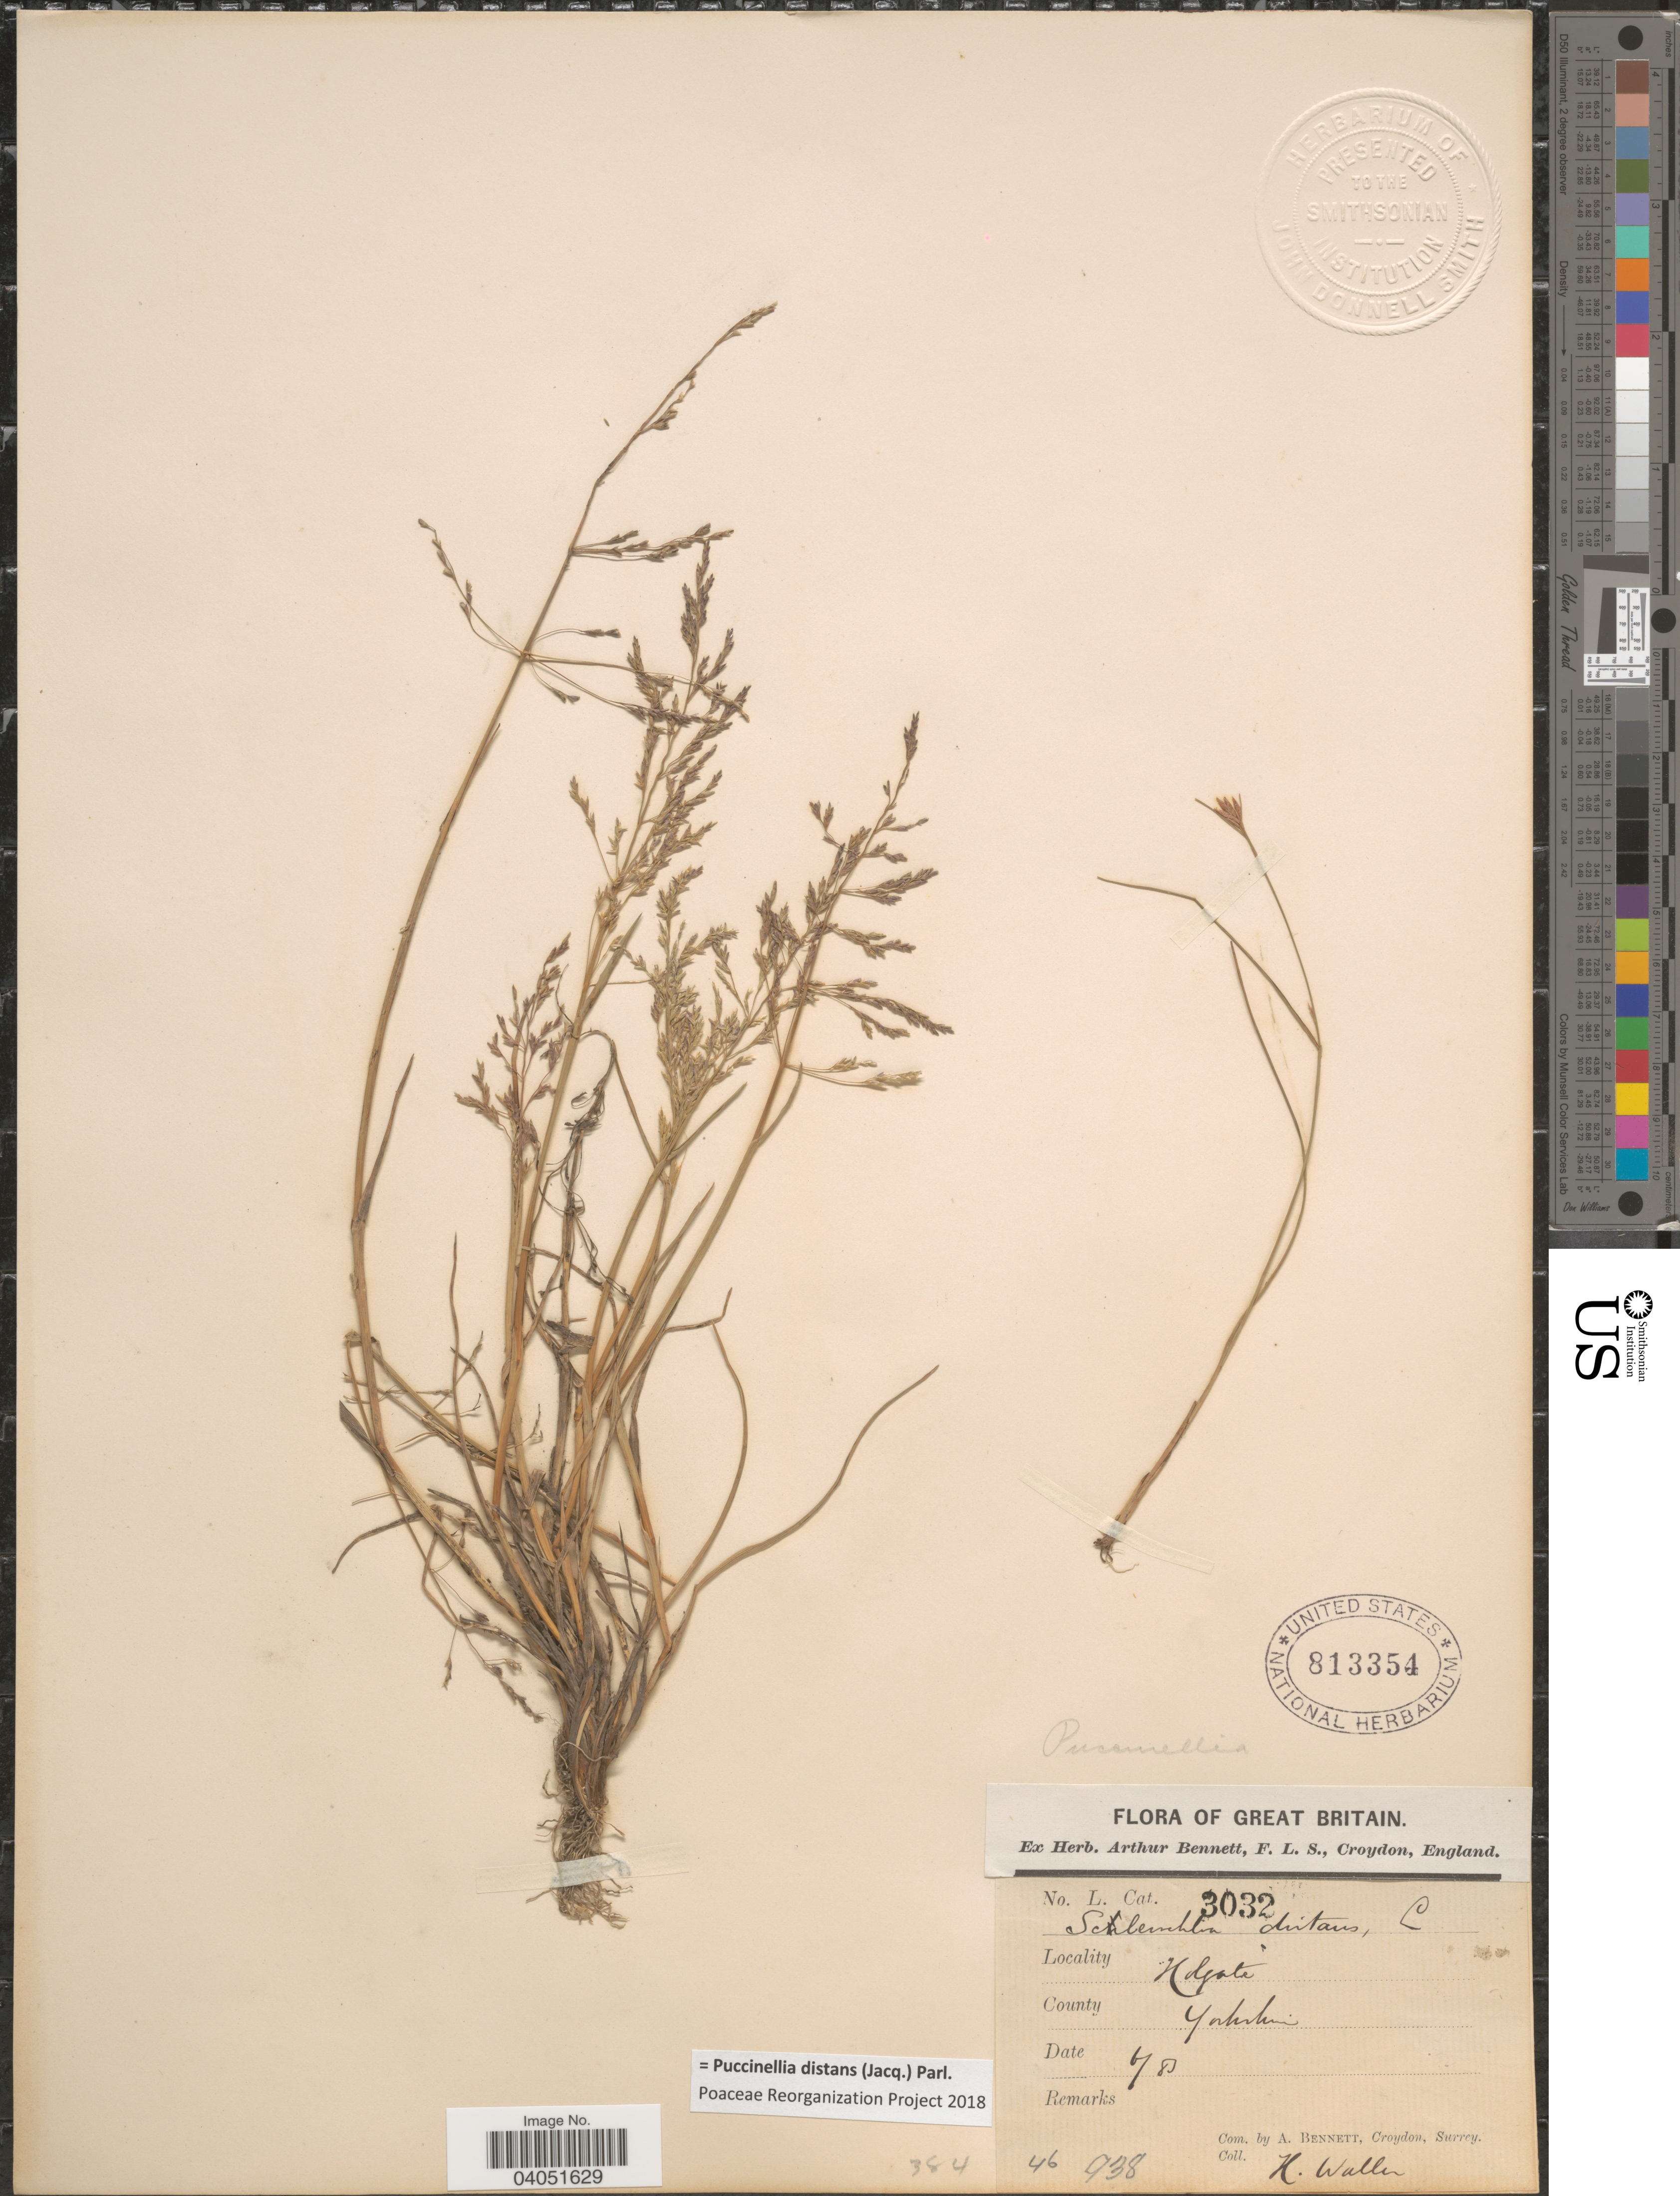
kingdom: Plantae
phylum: Tracheophyta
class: Liliopsida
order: Poales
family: Poaceae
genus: Puccinellia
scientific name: Puccinellia distans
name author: (Jacq.) Parl.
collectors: A. Bennett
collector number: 938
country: United Kingdom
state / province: England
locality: Great Britain. Holgate. County Yorkshire.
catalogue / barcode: US 813354